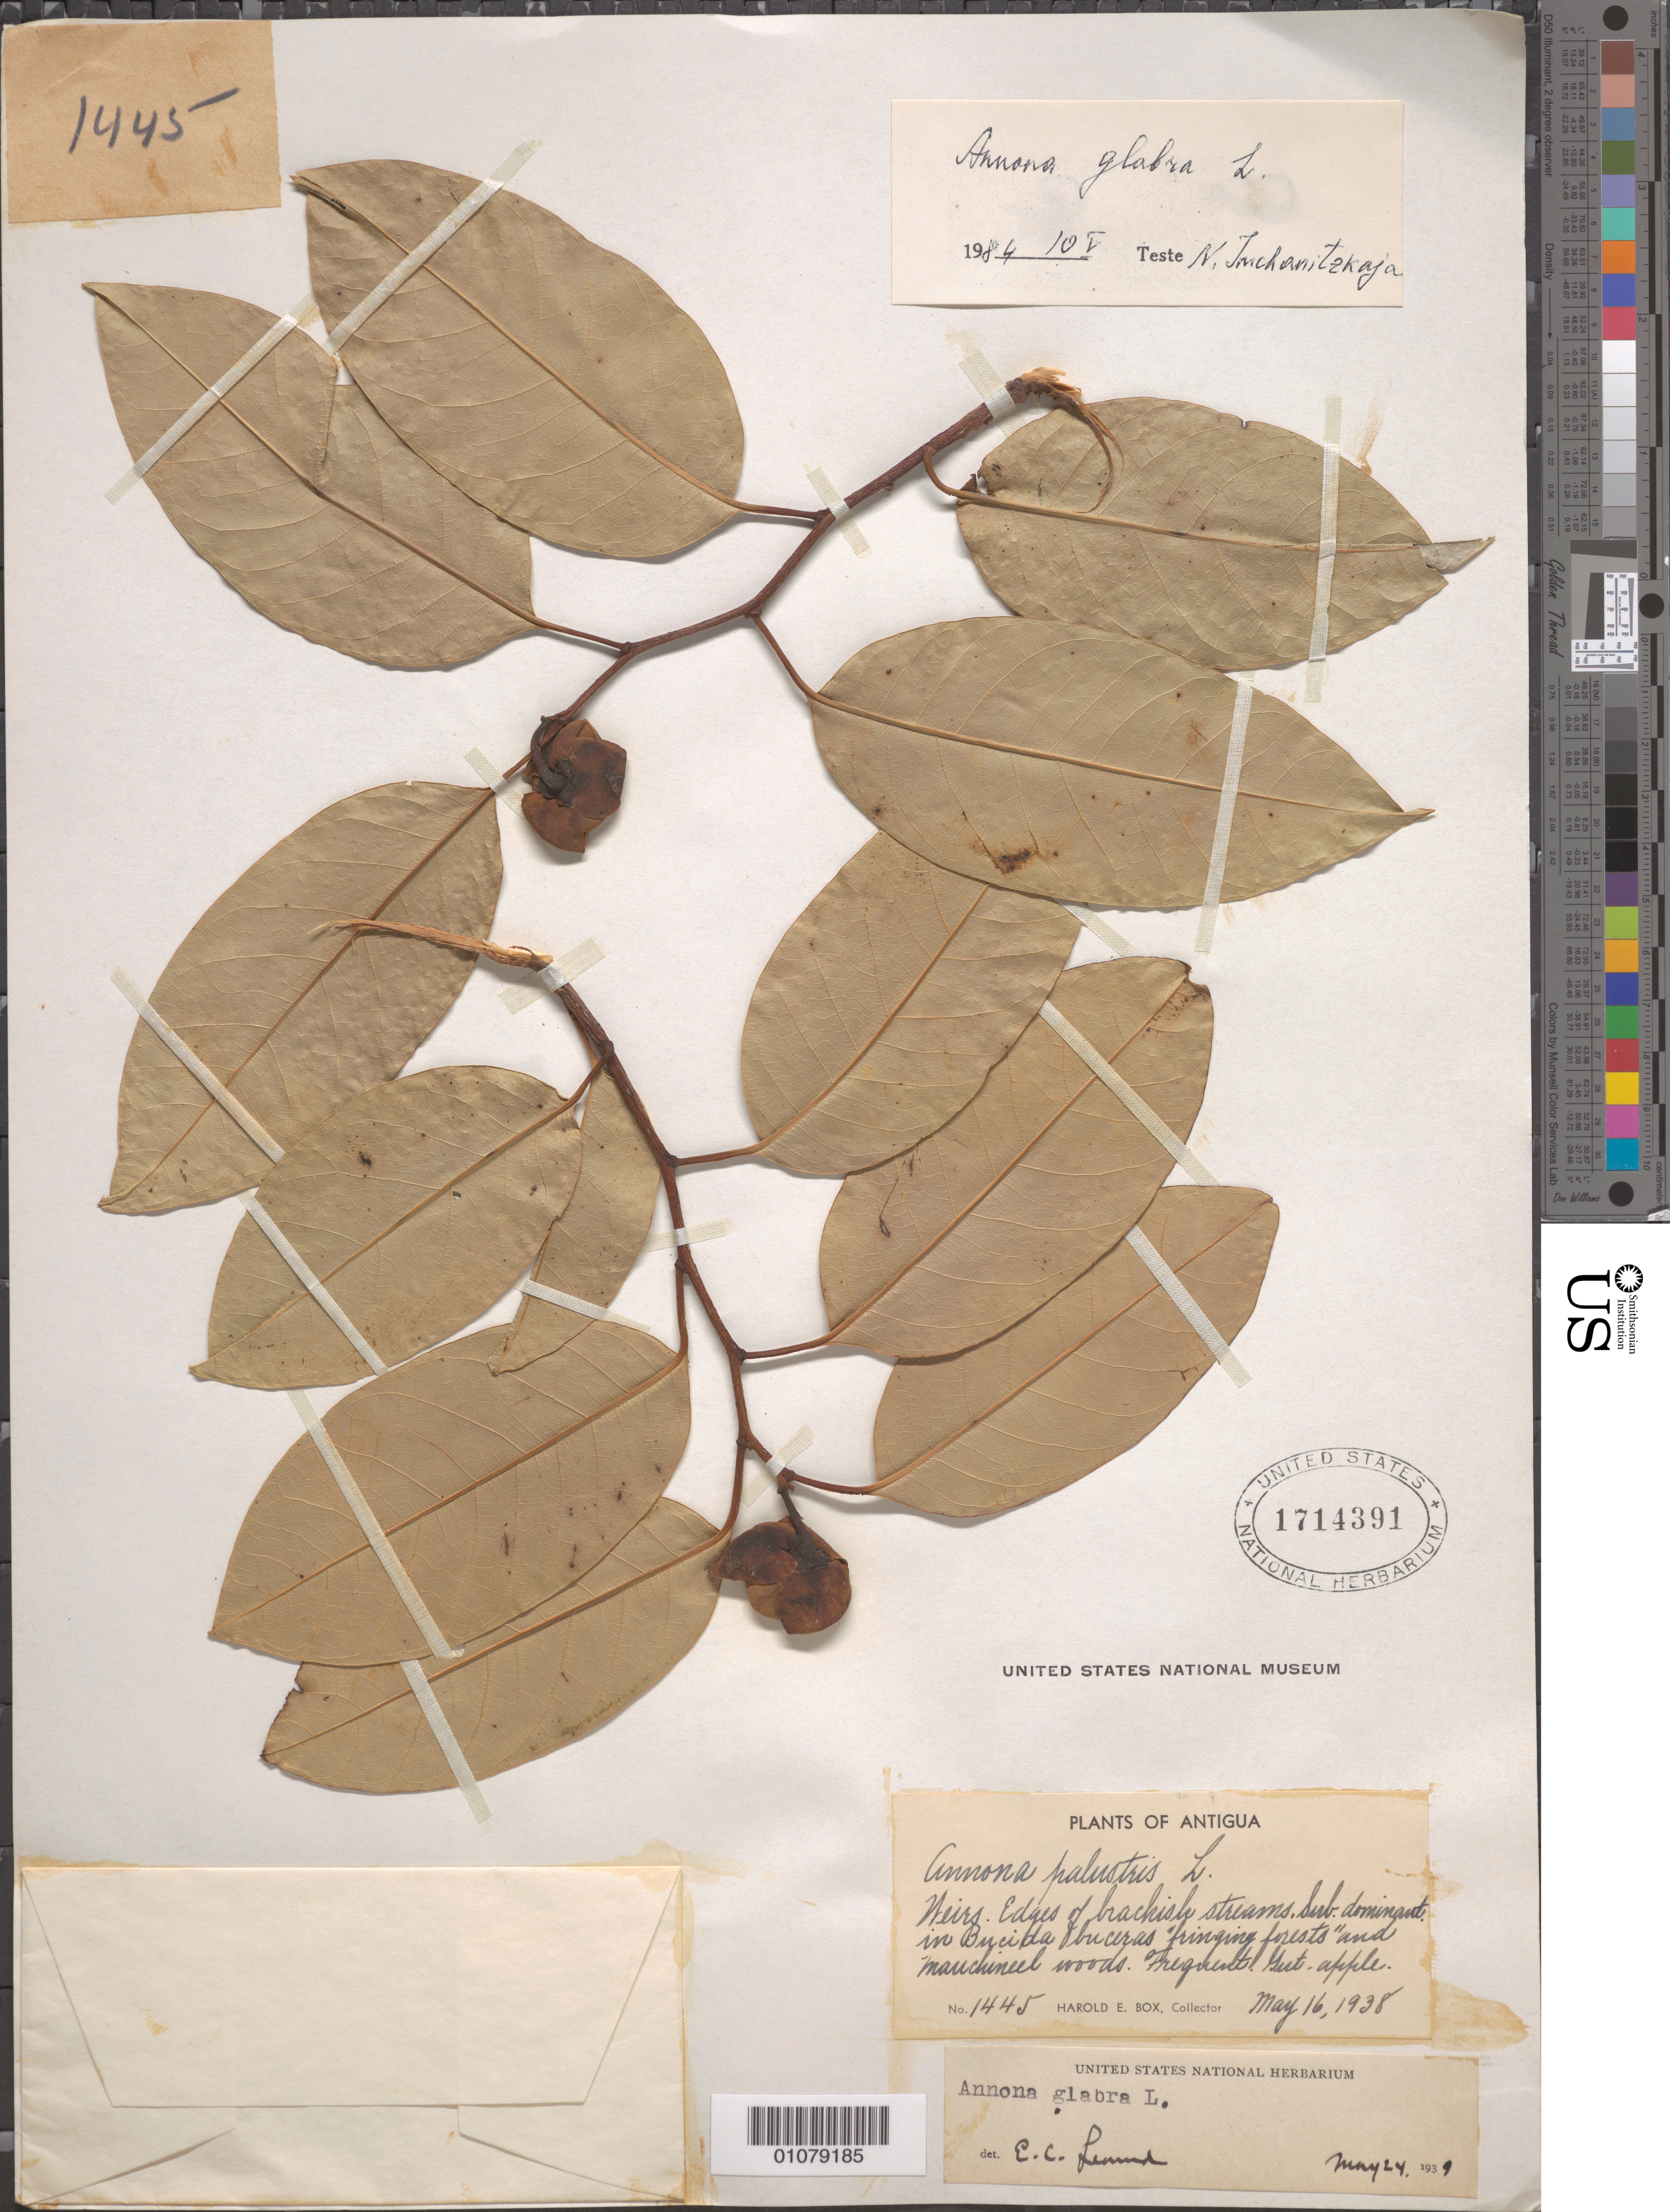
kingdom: Plantae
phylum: Tracheophyta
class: Magnoliopsida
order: Magnoliales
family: Annonaceae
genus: Annona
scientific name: Annona glabra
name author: L.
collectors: H. E. Box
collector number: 1445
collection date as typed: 16 May 1938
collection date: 1938-05-16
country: Antigua and Barbuda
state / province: Saint Peter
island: Antigua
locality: Weirs.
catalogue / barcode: US 1714391